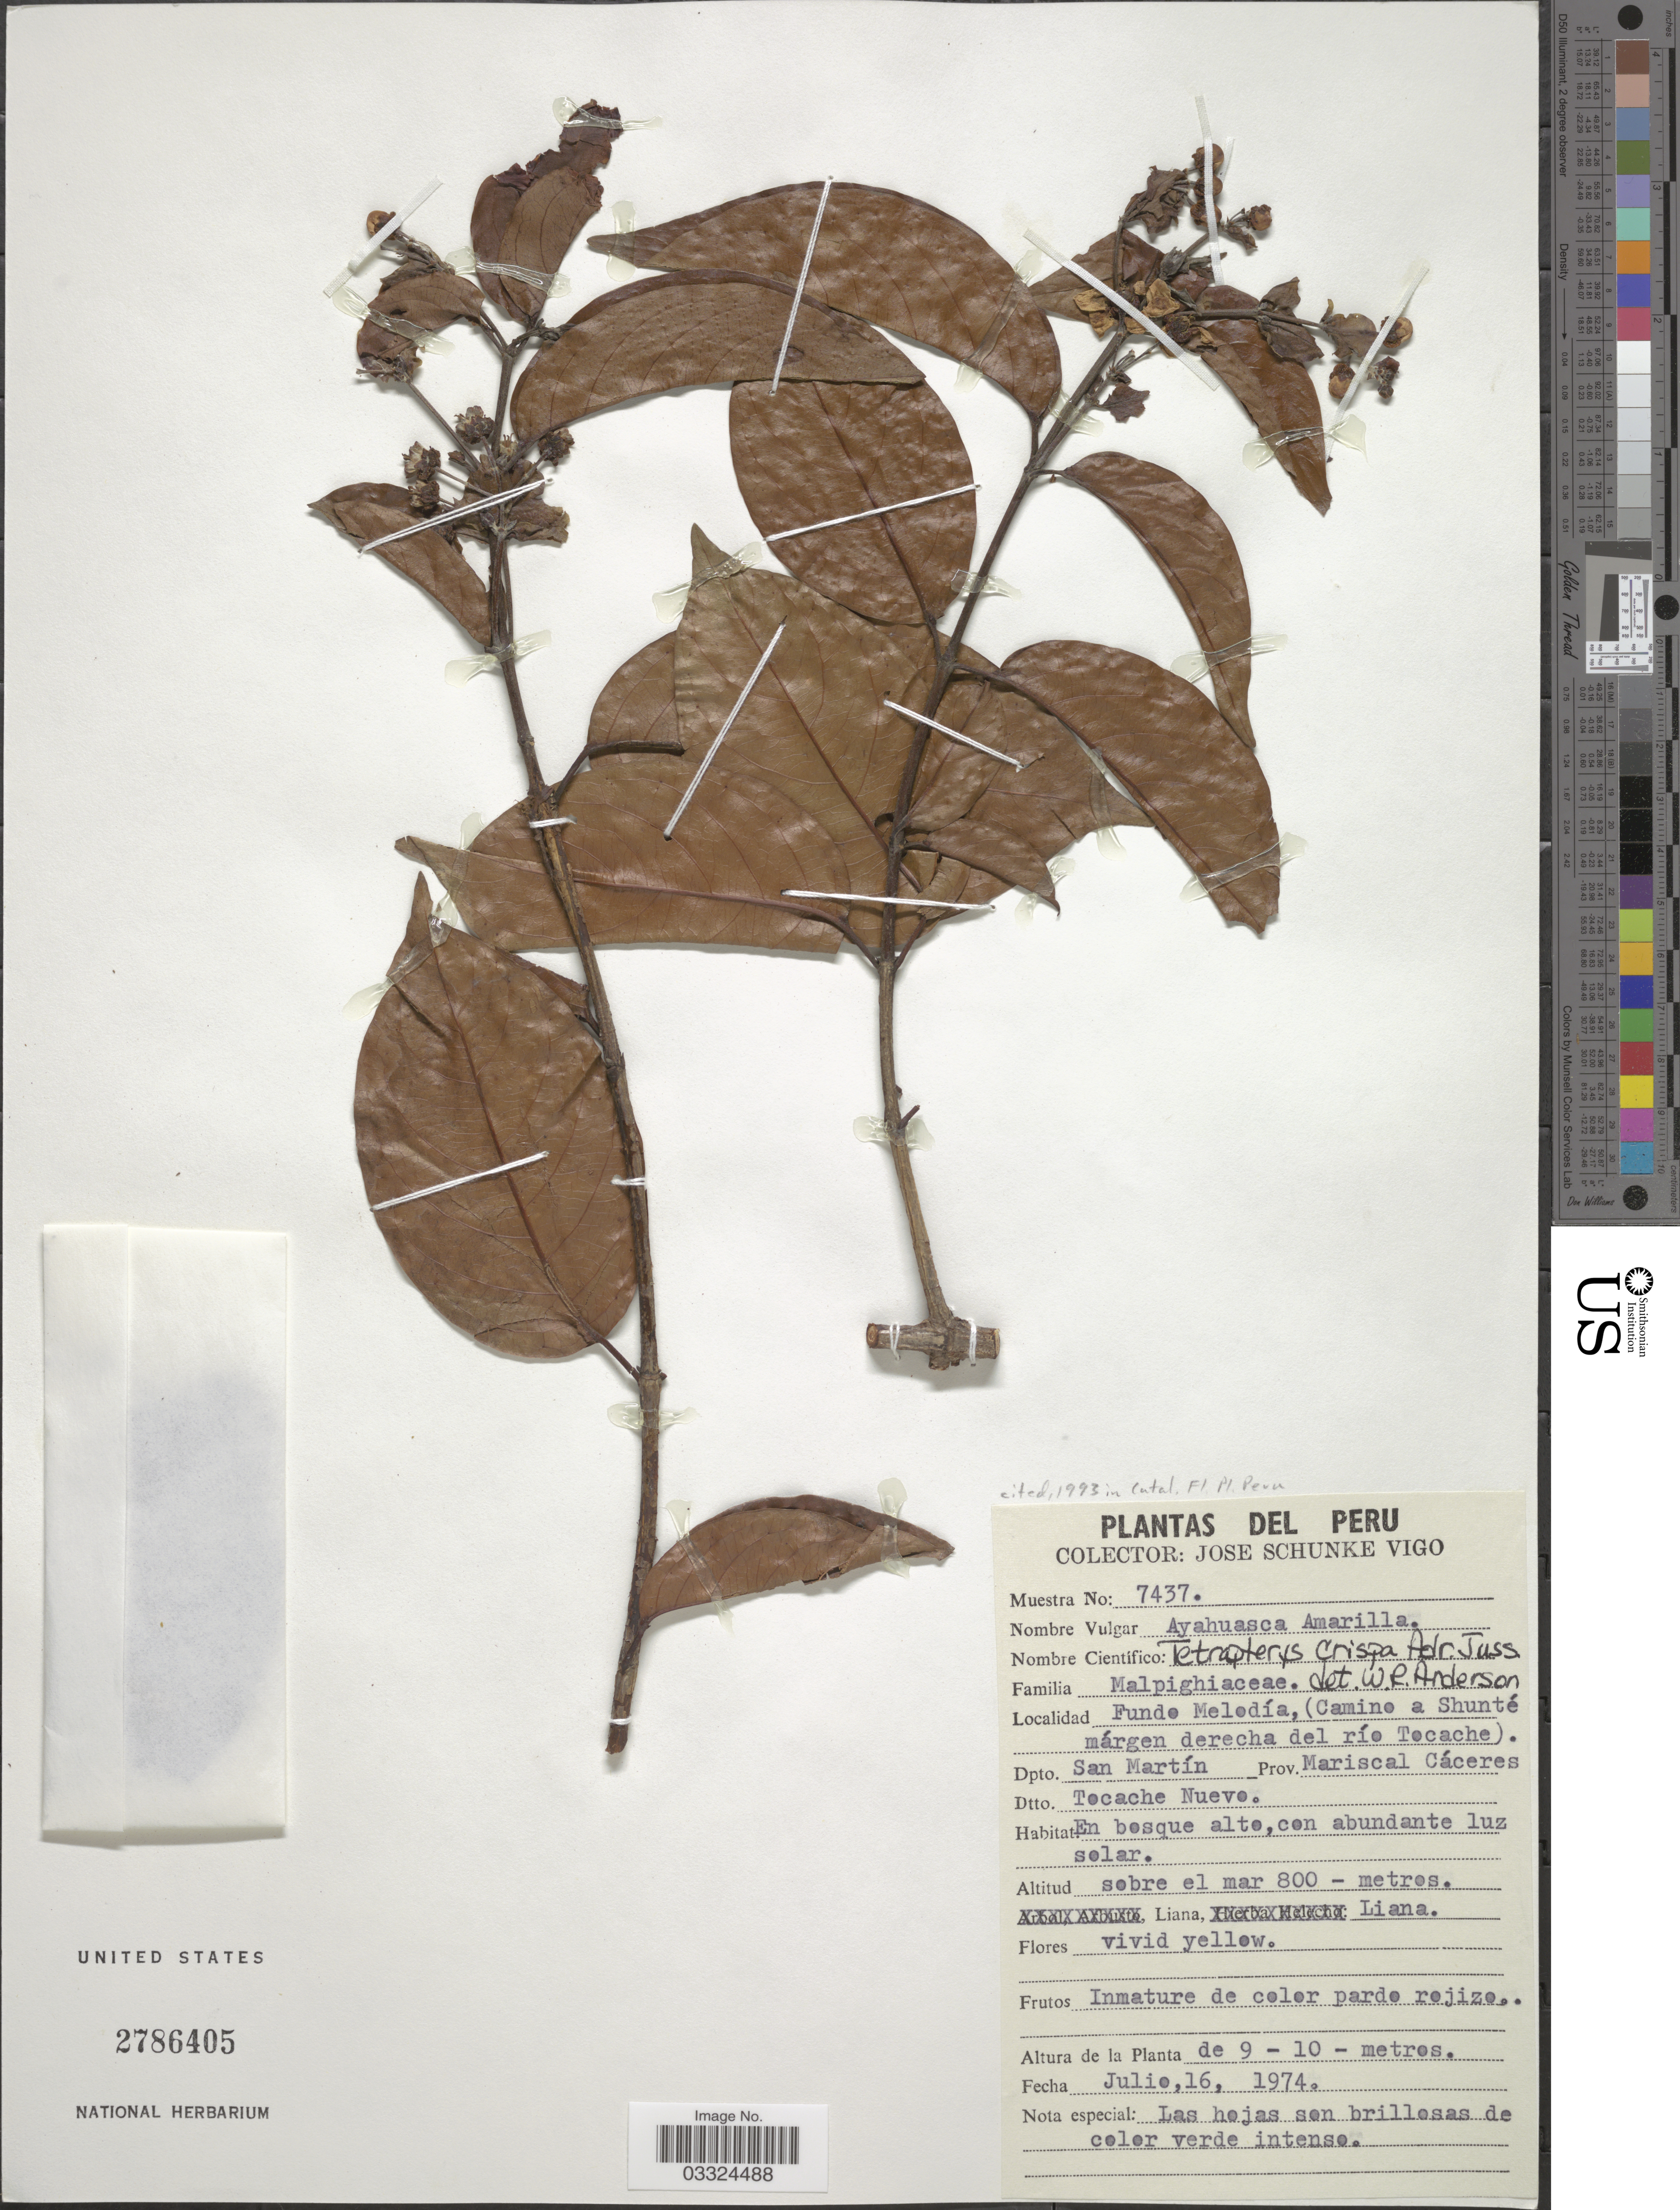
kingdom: Plantae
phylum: Tracheophyta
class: Magnoliopsida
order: Malpighiales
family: Malpighiaceae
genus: Tetrapterys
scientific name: Tetrapterys crispa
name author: A. Juss.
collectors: J. Schunke Vigo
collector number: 7437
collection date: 1974-07-16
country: Peru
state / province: San Martín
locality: Fundo Melodía, (Camino a Shunté márgen derecha del río Tocache). Dpto. San Martín. Prov. Mariscal Cáceres. Dtto. Tocache Nueve.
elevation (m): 800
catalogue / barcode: US 2786405